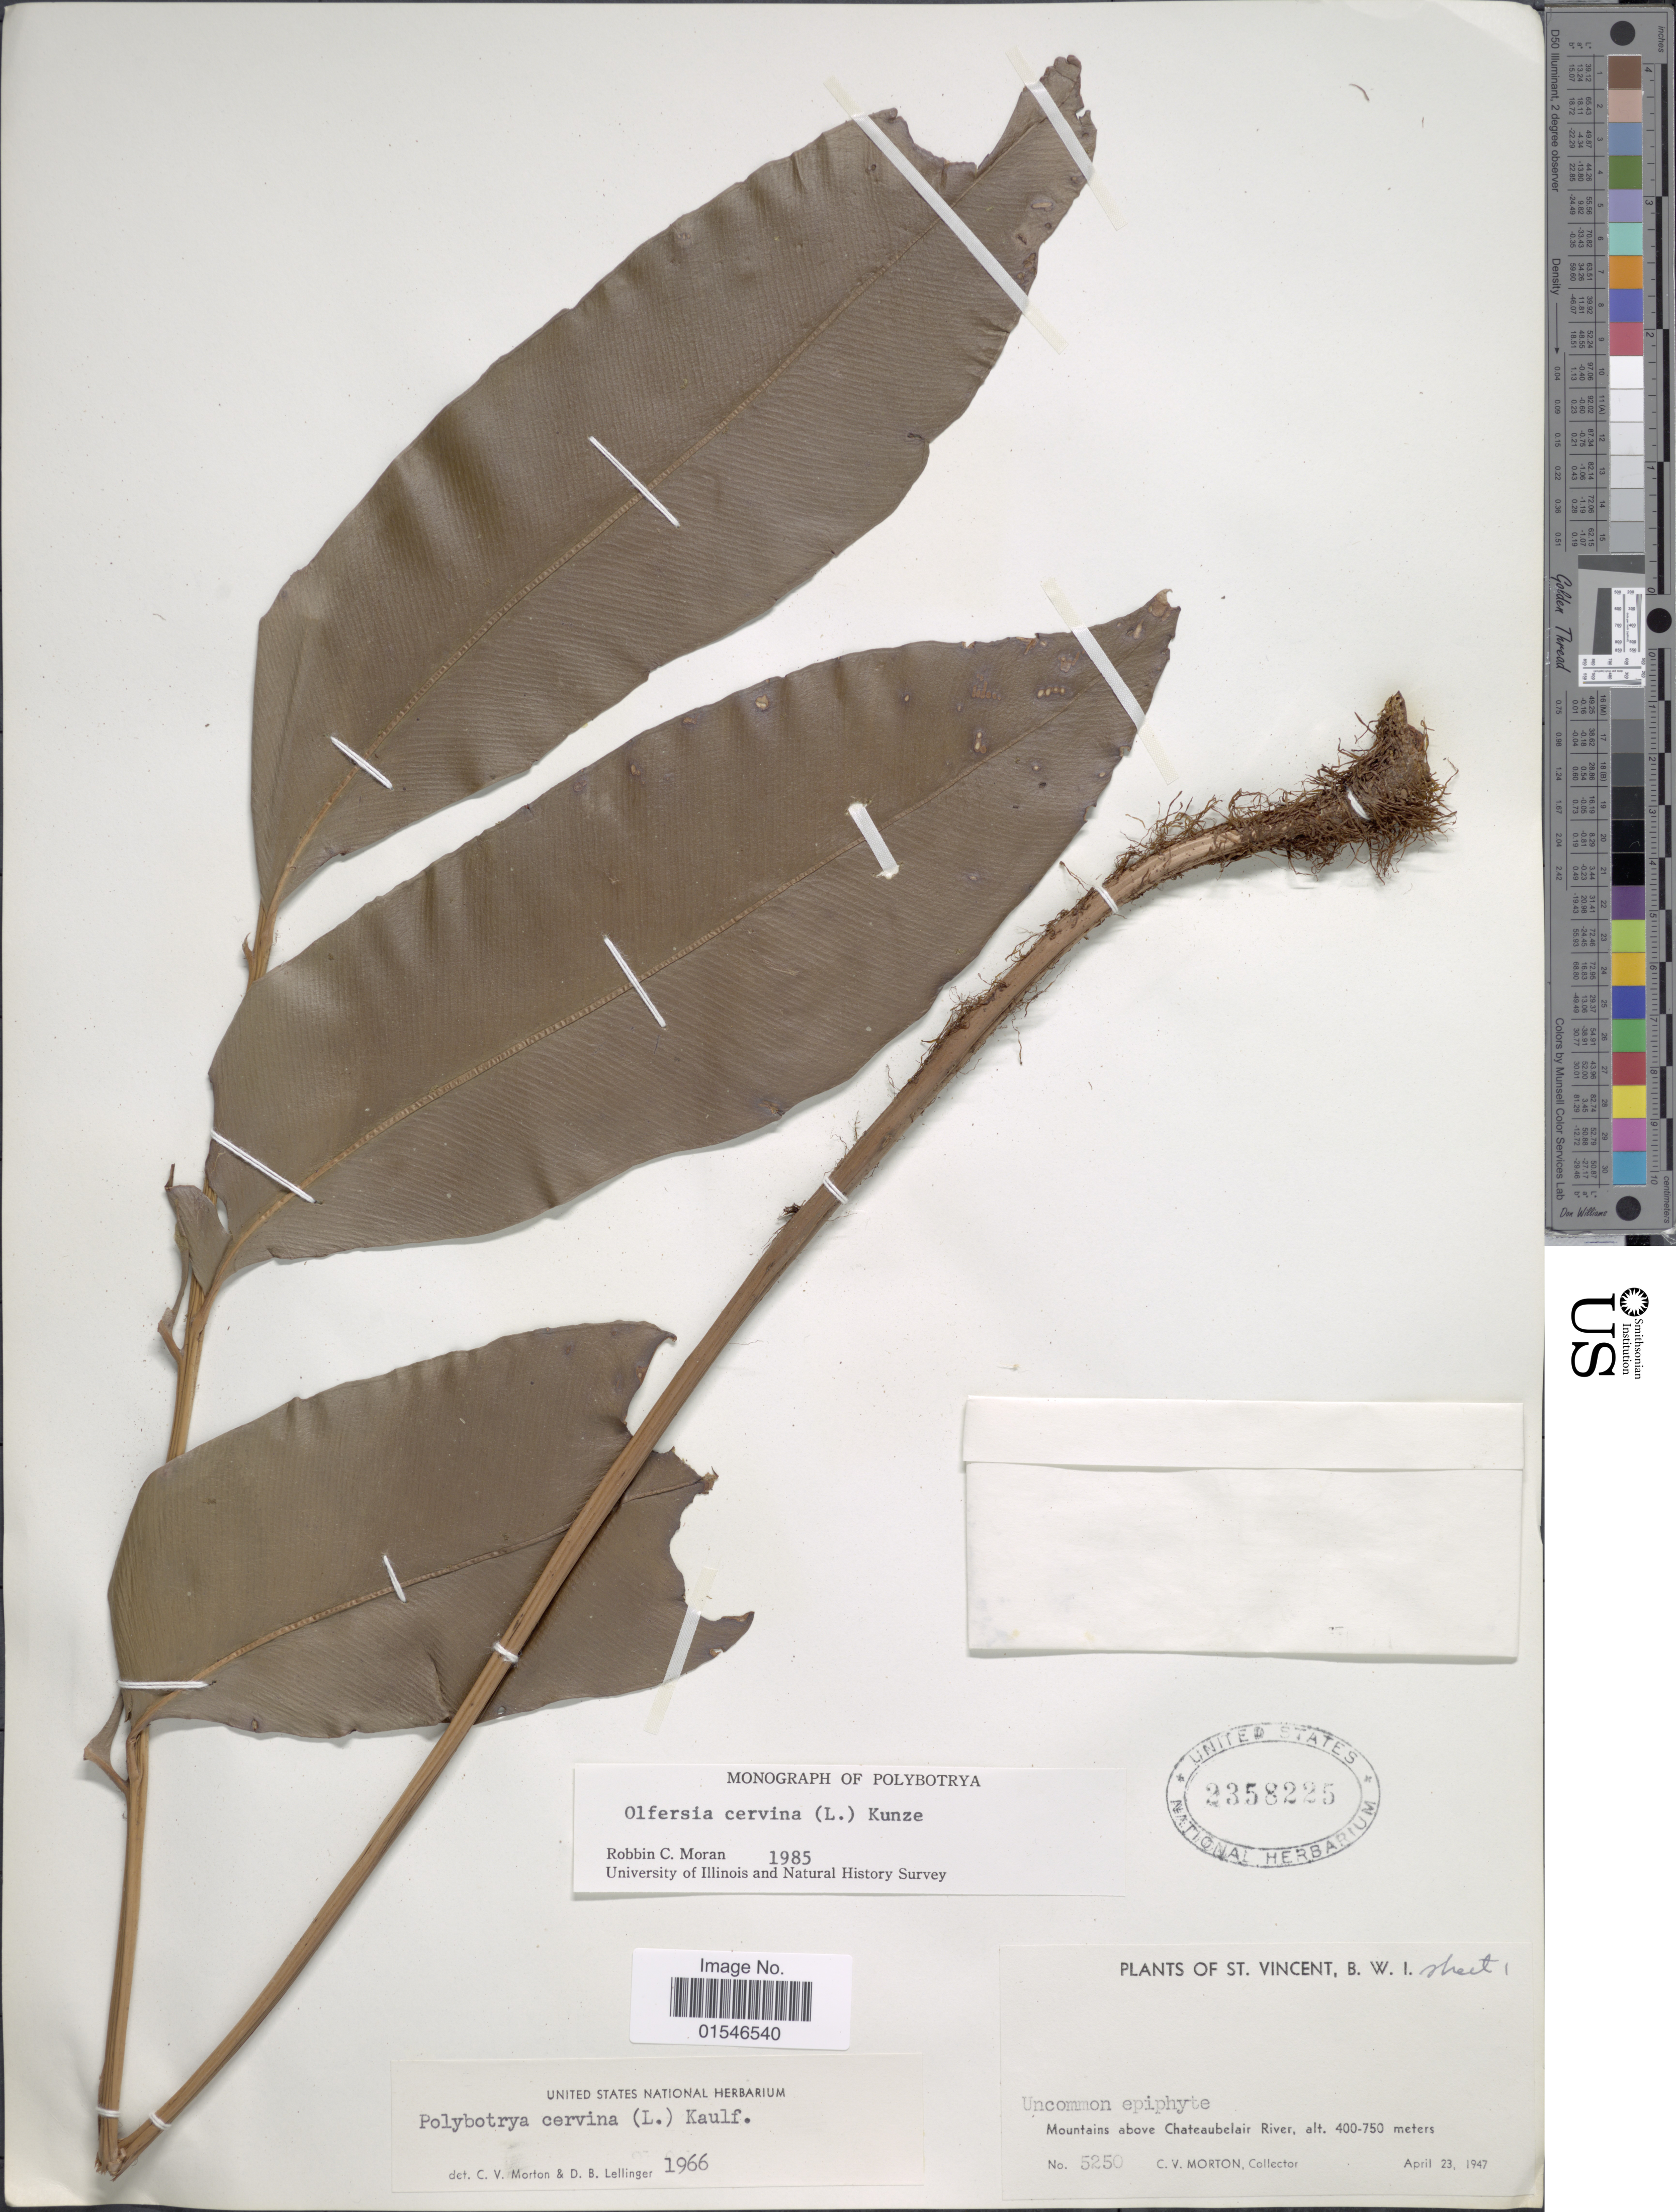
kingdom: Plantae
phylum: Tracheophyta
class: Polypodiopsida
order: Polypodiales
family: Dryopteridaceae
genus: Olfersia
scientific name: Olfersia cervina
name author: (L.) Kunze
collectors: C. V. Morton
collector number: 5250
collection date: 1947-04-23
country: St. Vincent - Grenadines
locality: B. W. I. Mountains above Chateaubelair River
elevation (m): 400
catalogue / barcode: US 2358225